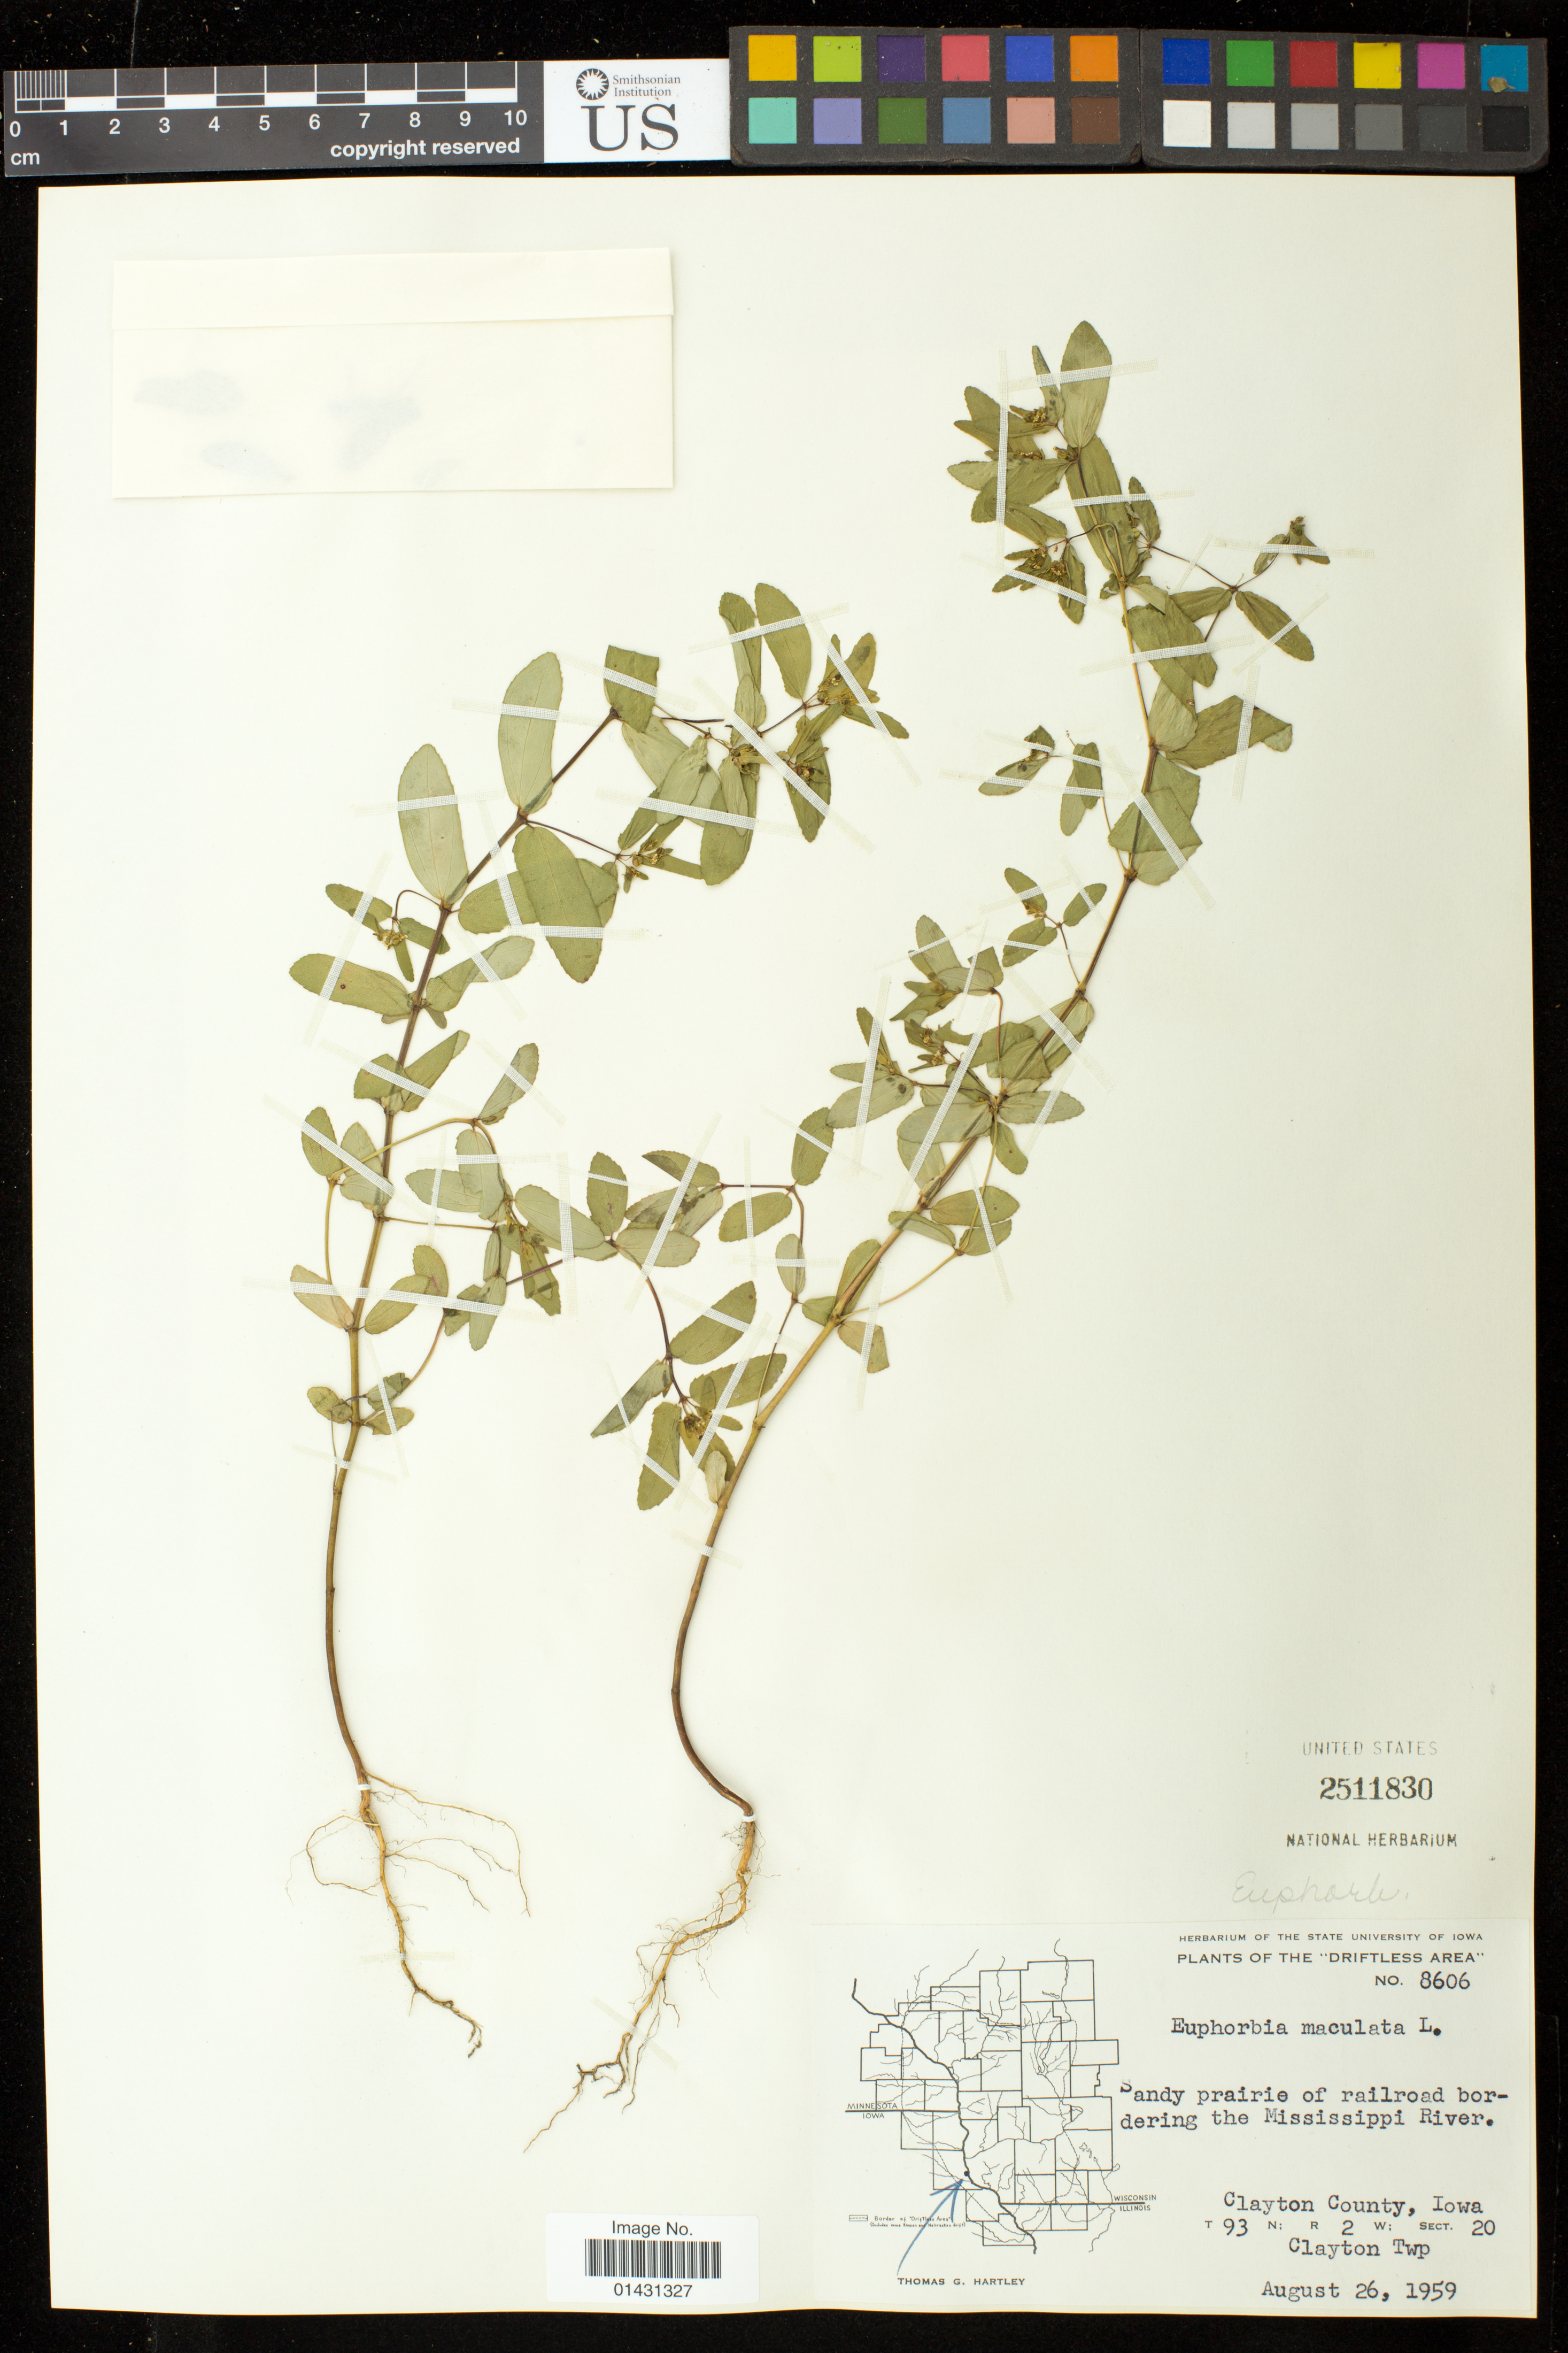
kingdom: Plantae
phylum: Tracheophyta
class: Magnoliopsida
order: Malpighiales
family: Euphorbiaceae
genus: Euphorbia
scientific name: Euphorbia maculata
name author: L.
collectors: T. G. Hartley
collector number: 8606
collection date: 1959-08-26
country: United States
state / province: Iowa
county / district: Clayton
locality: T93 R2 Sect. 20 Clayton Twp. railroad bordering the Mississippi River.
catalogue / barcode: US 2511830